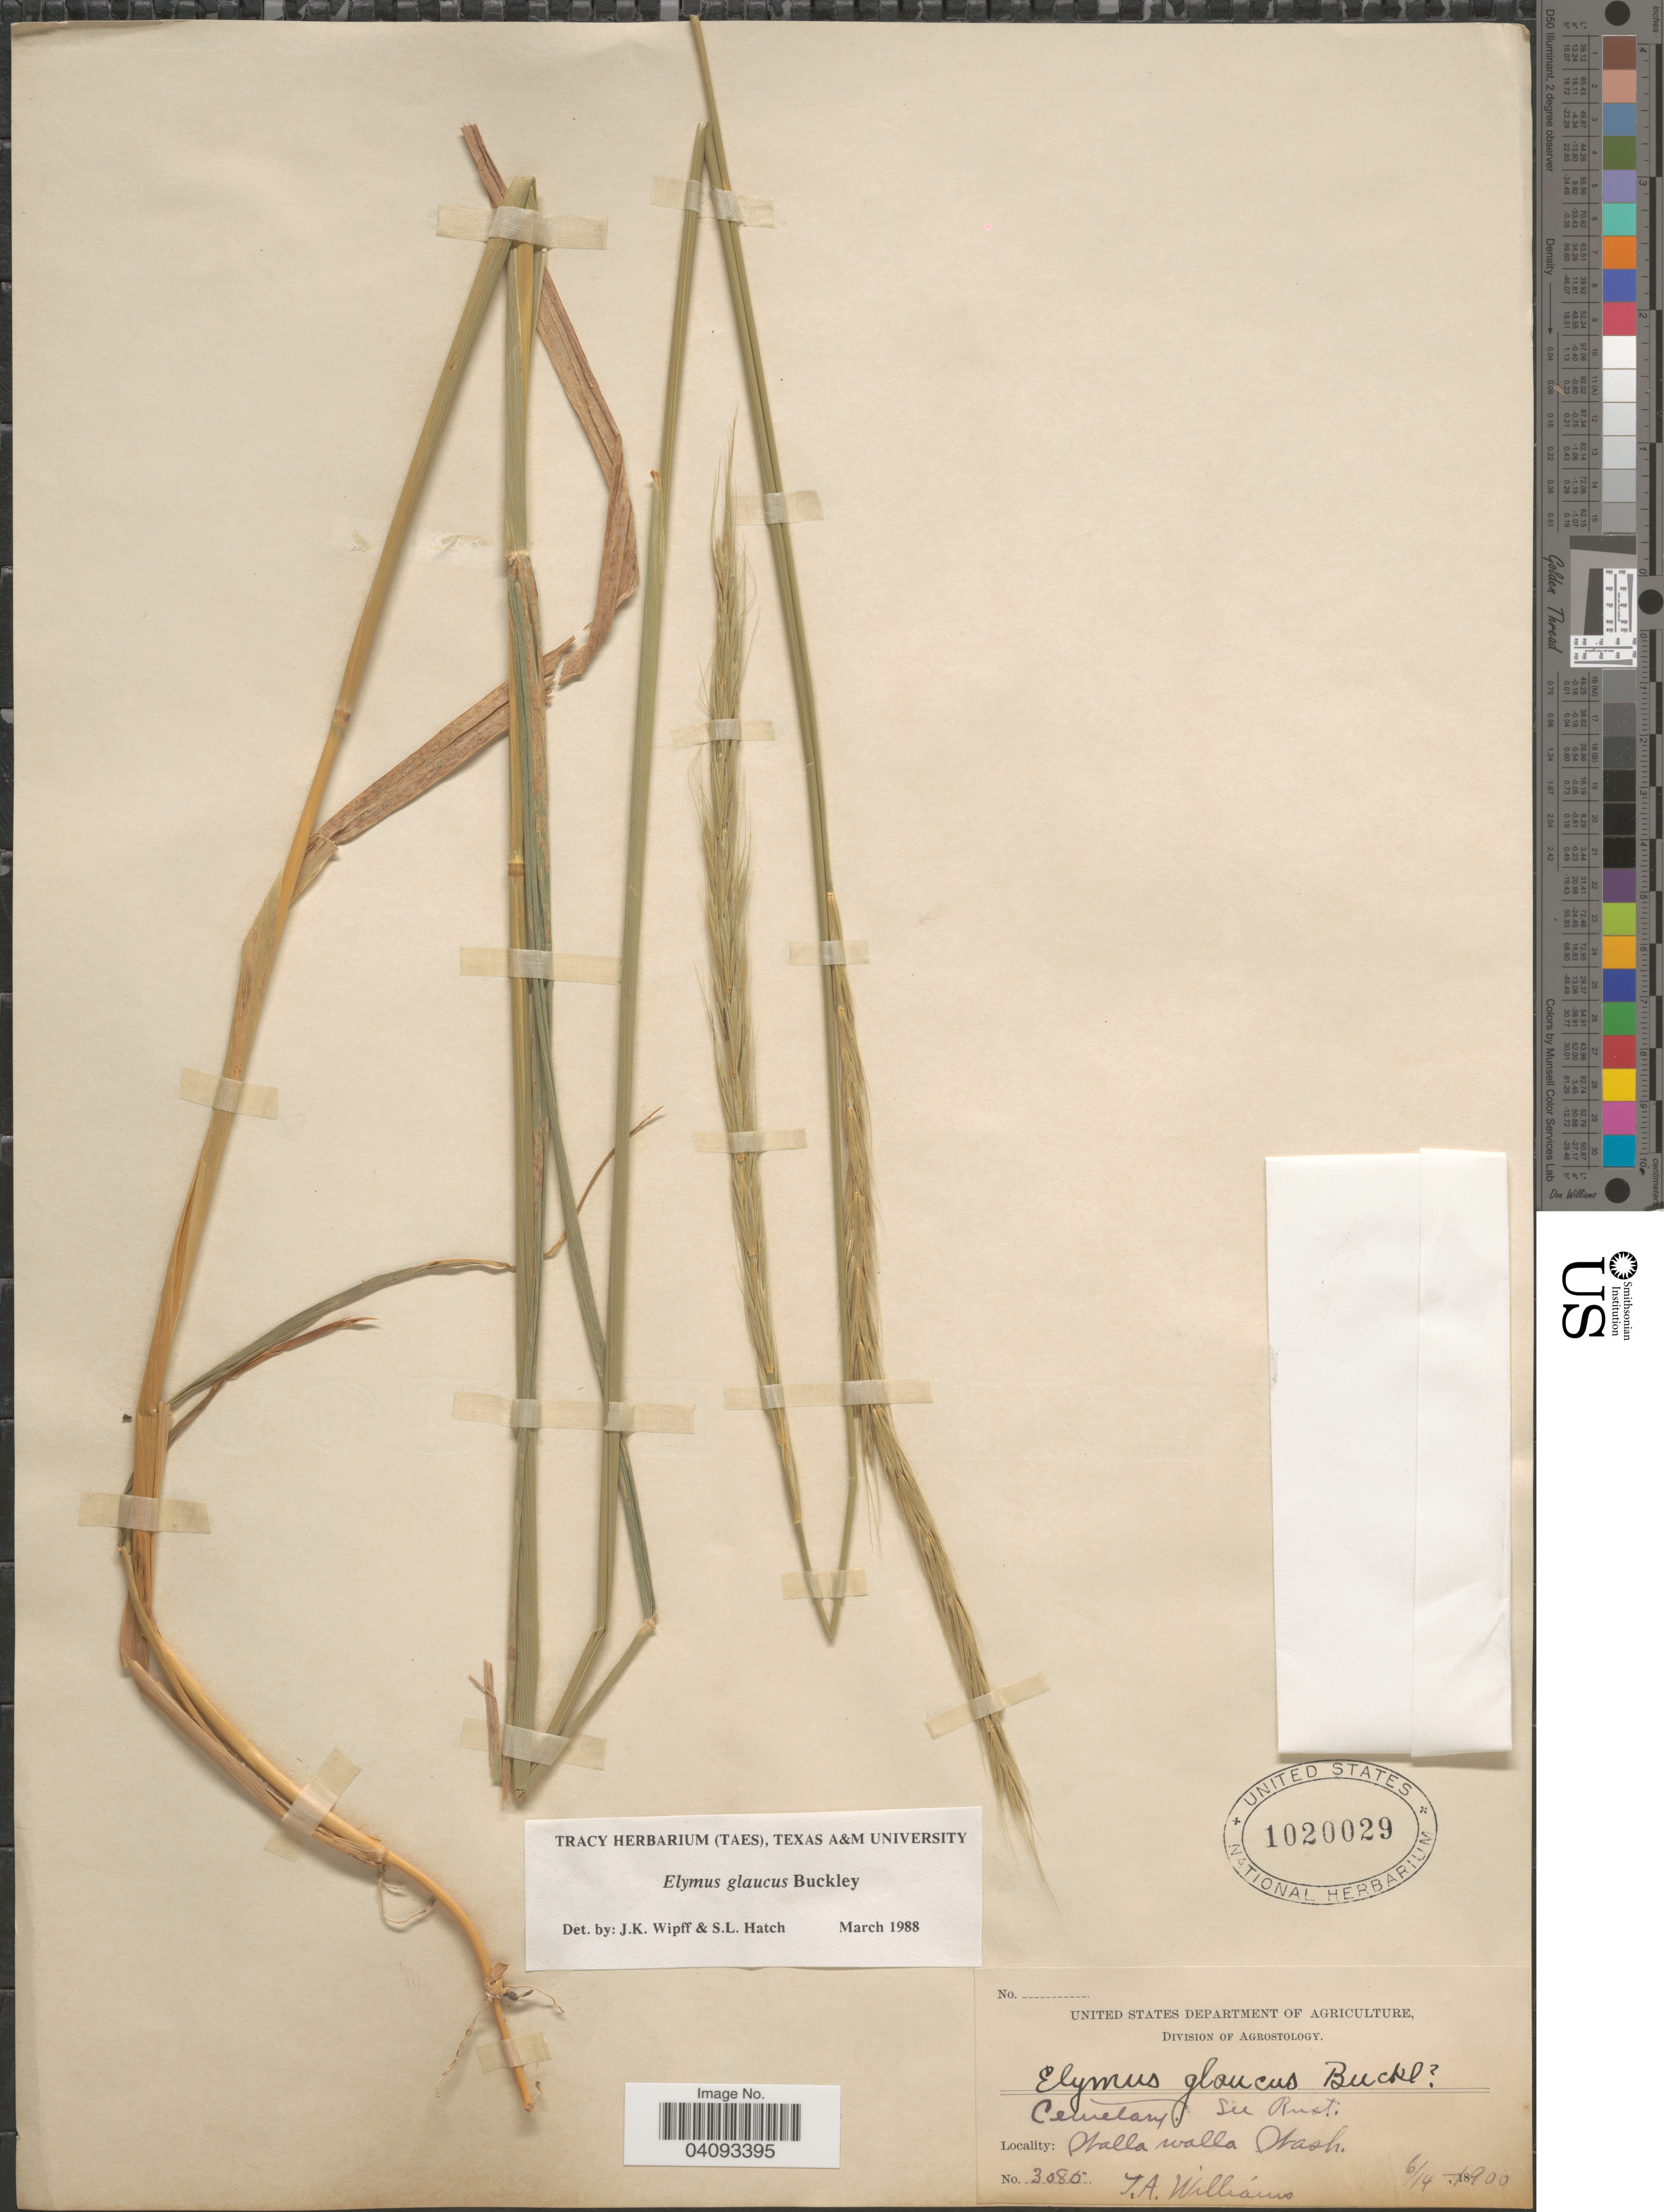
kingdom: Plantae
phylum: Tracheophyta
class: Liliopsida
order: Poales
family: Poaceae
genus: Elymus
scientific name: Elymus glaucus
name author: Buckley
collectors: T. Williams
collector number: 3085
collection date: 1900-06-14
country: United States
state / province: Washington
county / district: Walla Walla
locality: Cemetary. Walla Walla.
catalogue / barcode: US 1020029